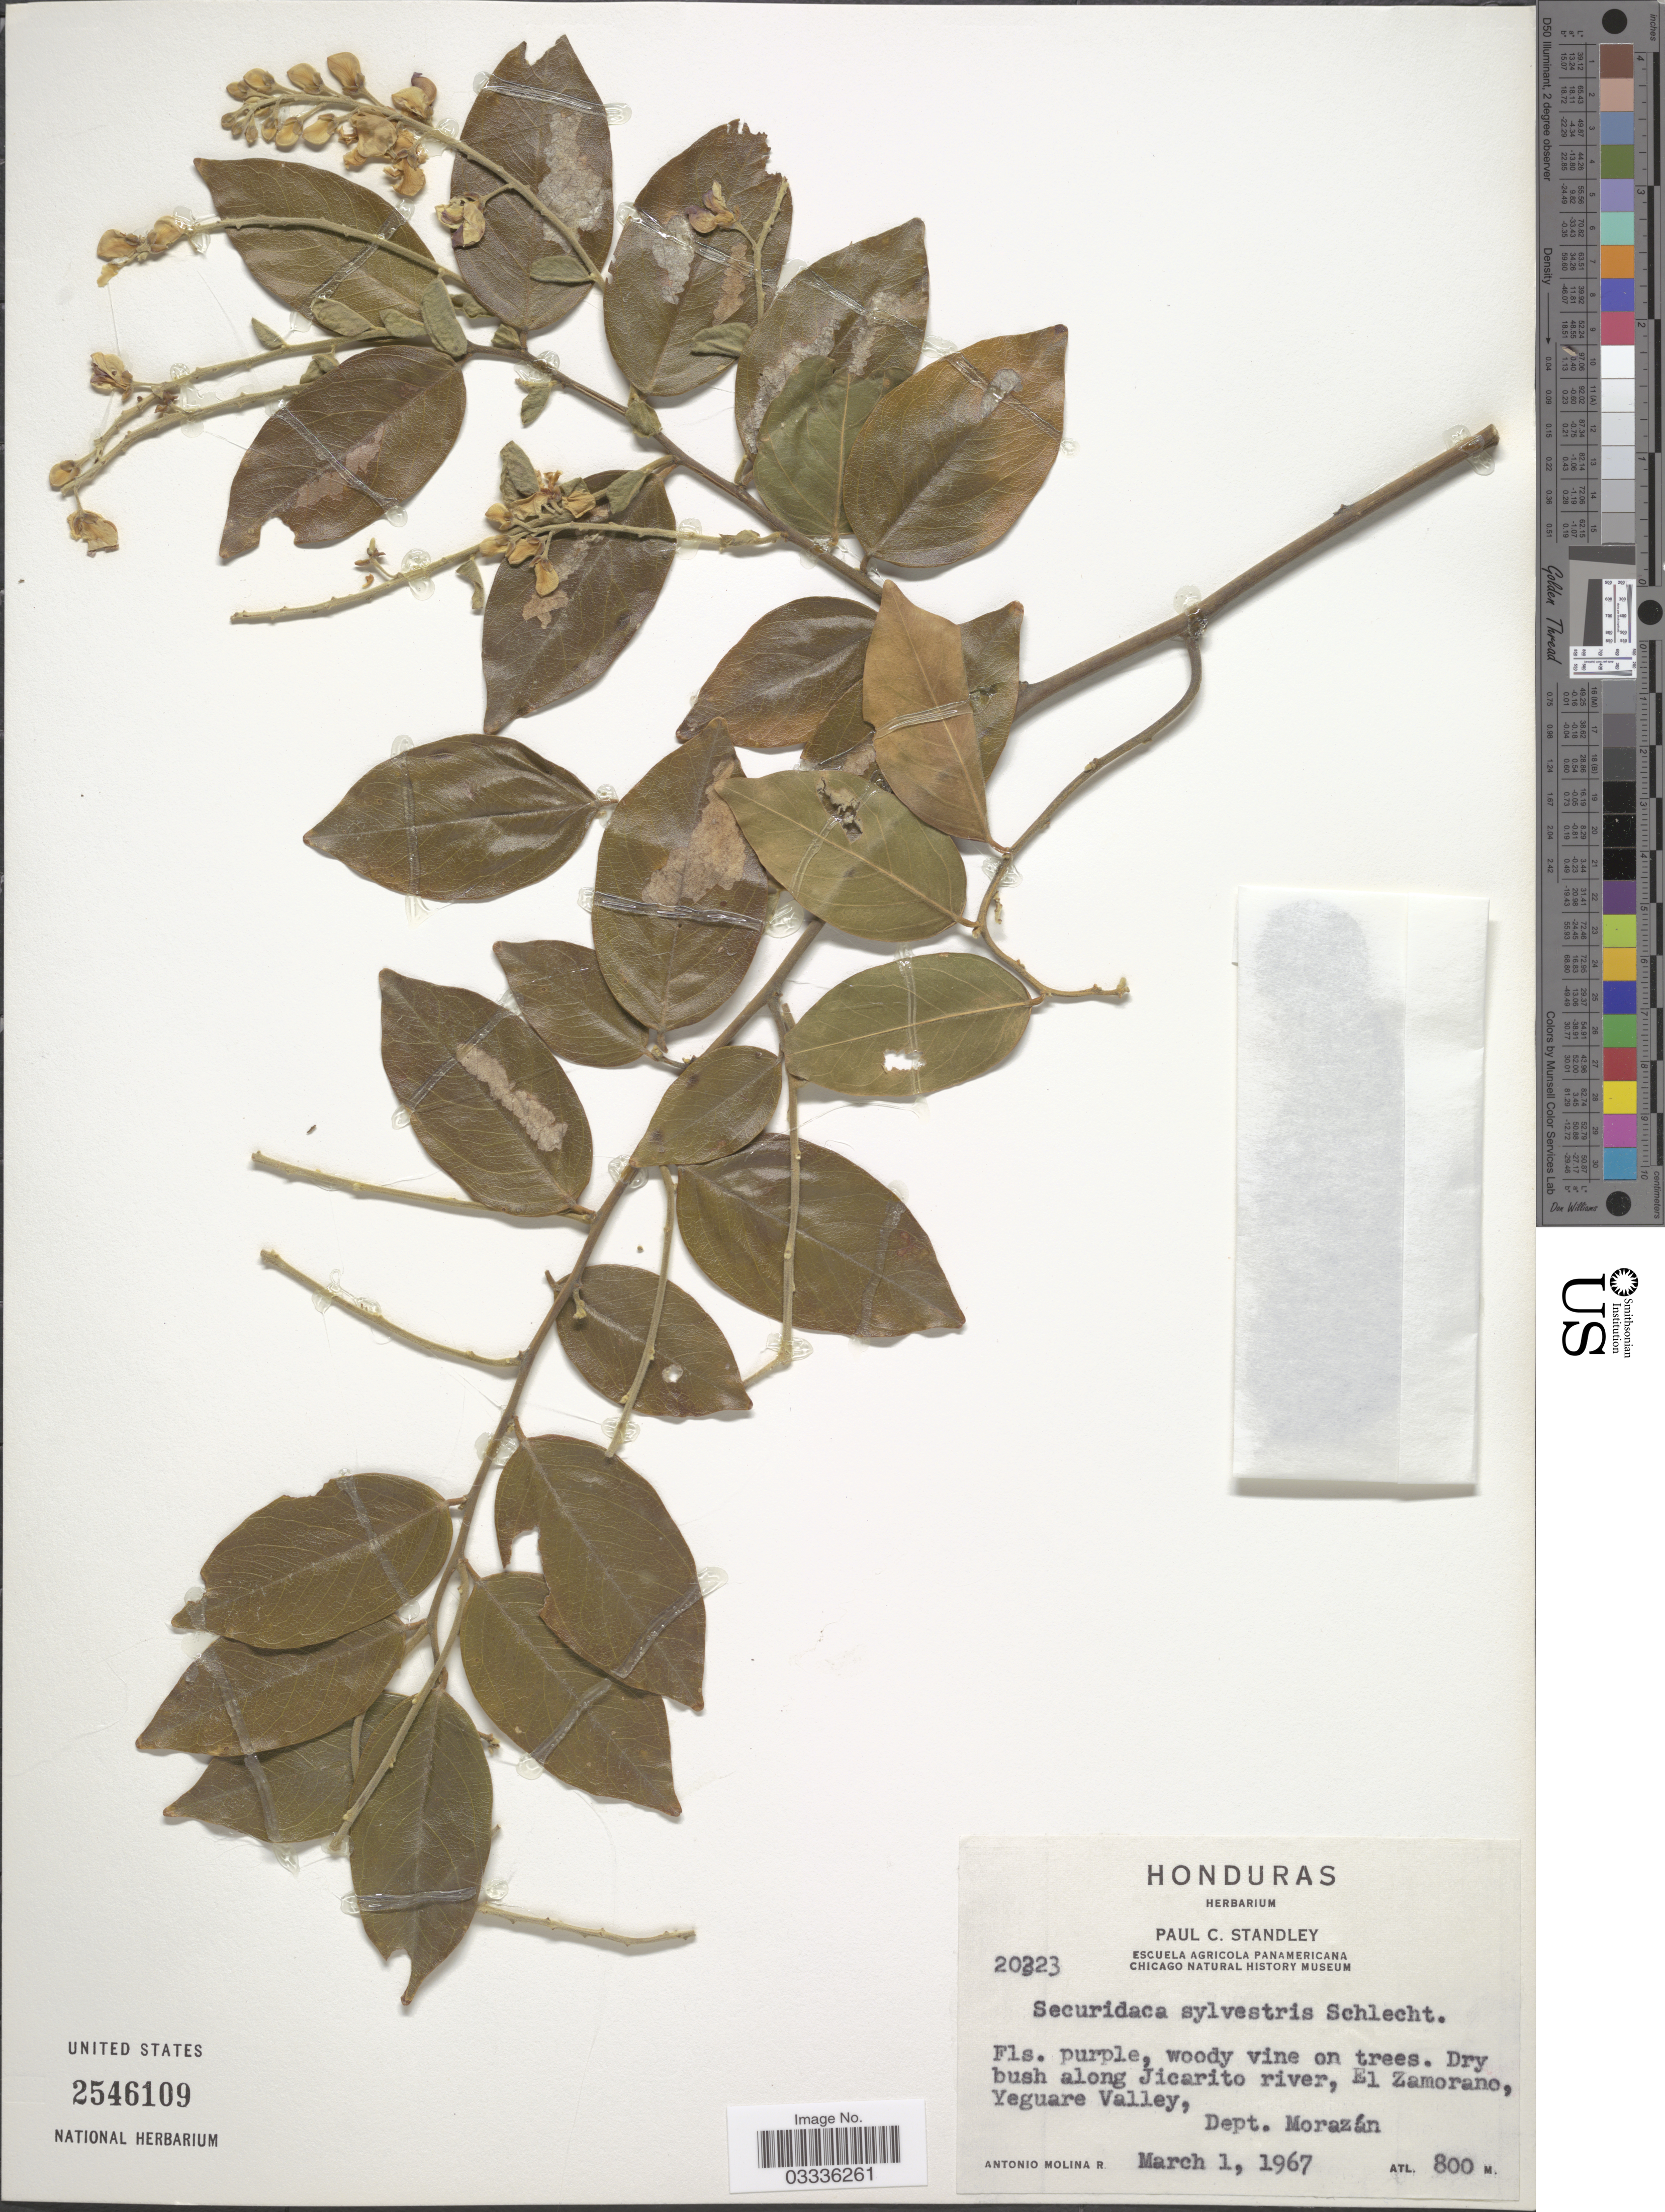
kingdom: Plantae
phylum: Tracheophyta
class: Magnoliopsida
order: Fabales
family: Polygalaceae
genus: Securidaca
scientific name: Securidaca sylvestris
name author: Schltdl.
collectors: A. Molina R.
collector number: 20223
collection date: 1967-03-01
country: Honduras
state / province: Fco. Morazán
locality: Dry bush along Jicarito river, El Zamorano, Yeguare Vallley, Dept. Morazán.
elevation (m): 800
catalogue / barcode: US 2546109